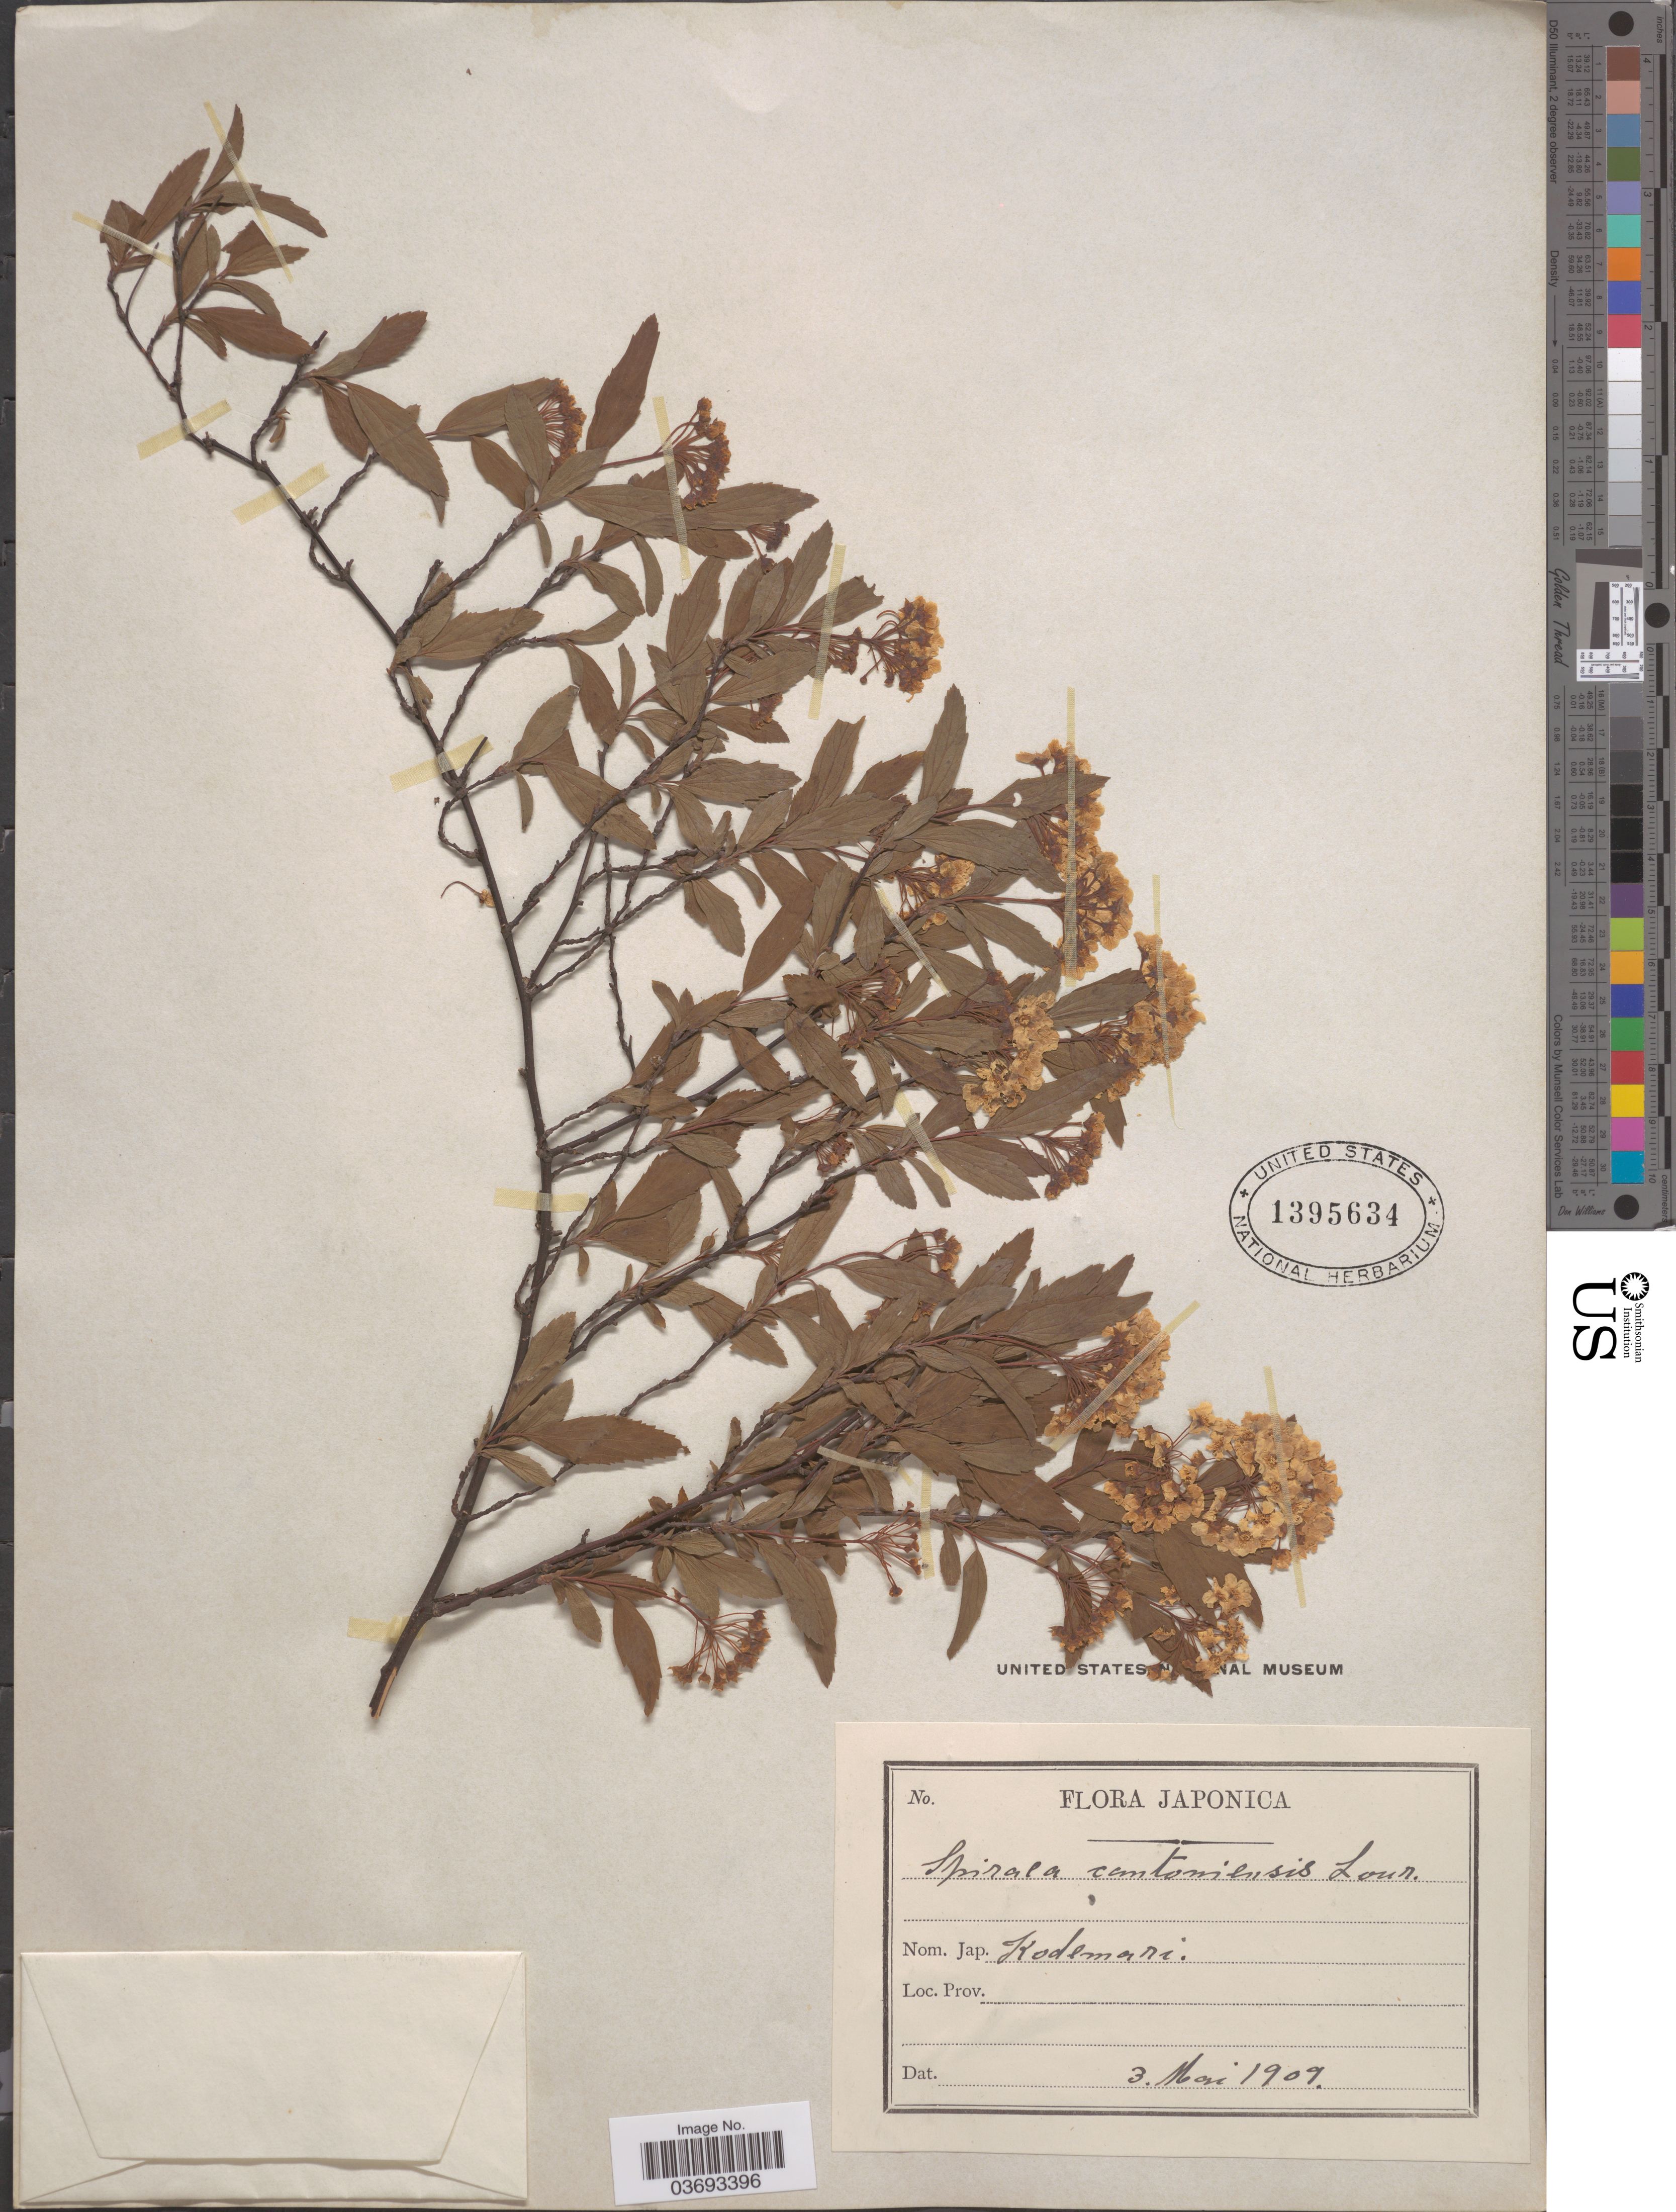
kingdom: Plantae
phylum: Tracheophyta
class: Magnoliopsida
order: Rosales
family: Rosaceae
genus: Spiraea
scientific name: Spiraea cantoniensis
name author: Lour.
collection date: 1909-05-03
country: Japan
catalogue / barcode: US 1395634